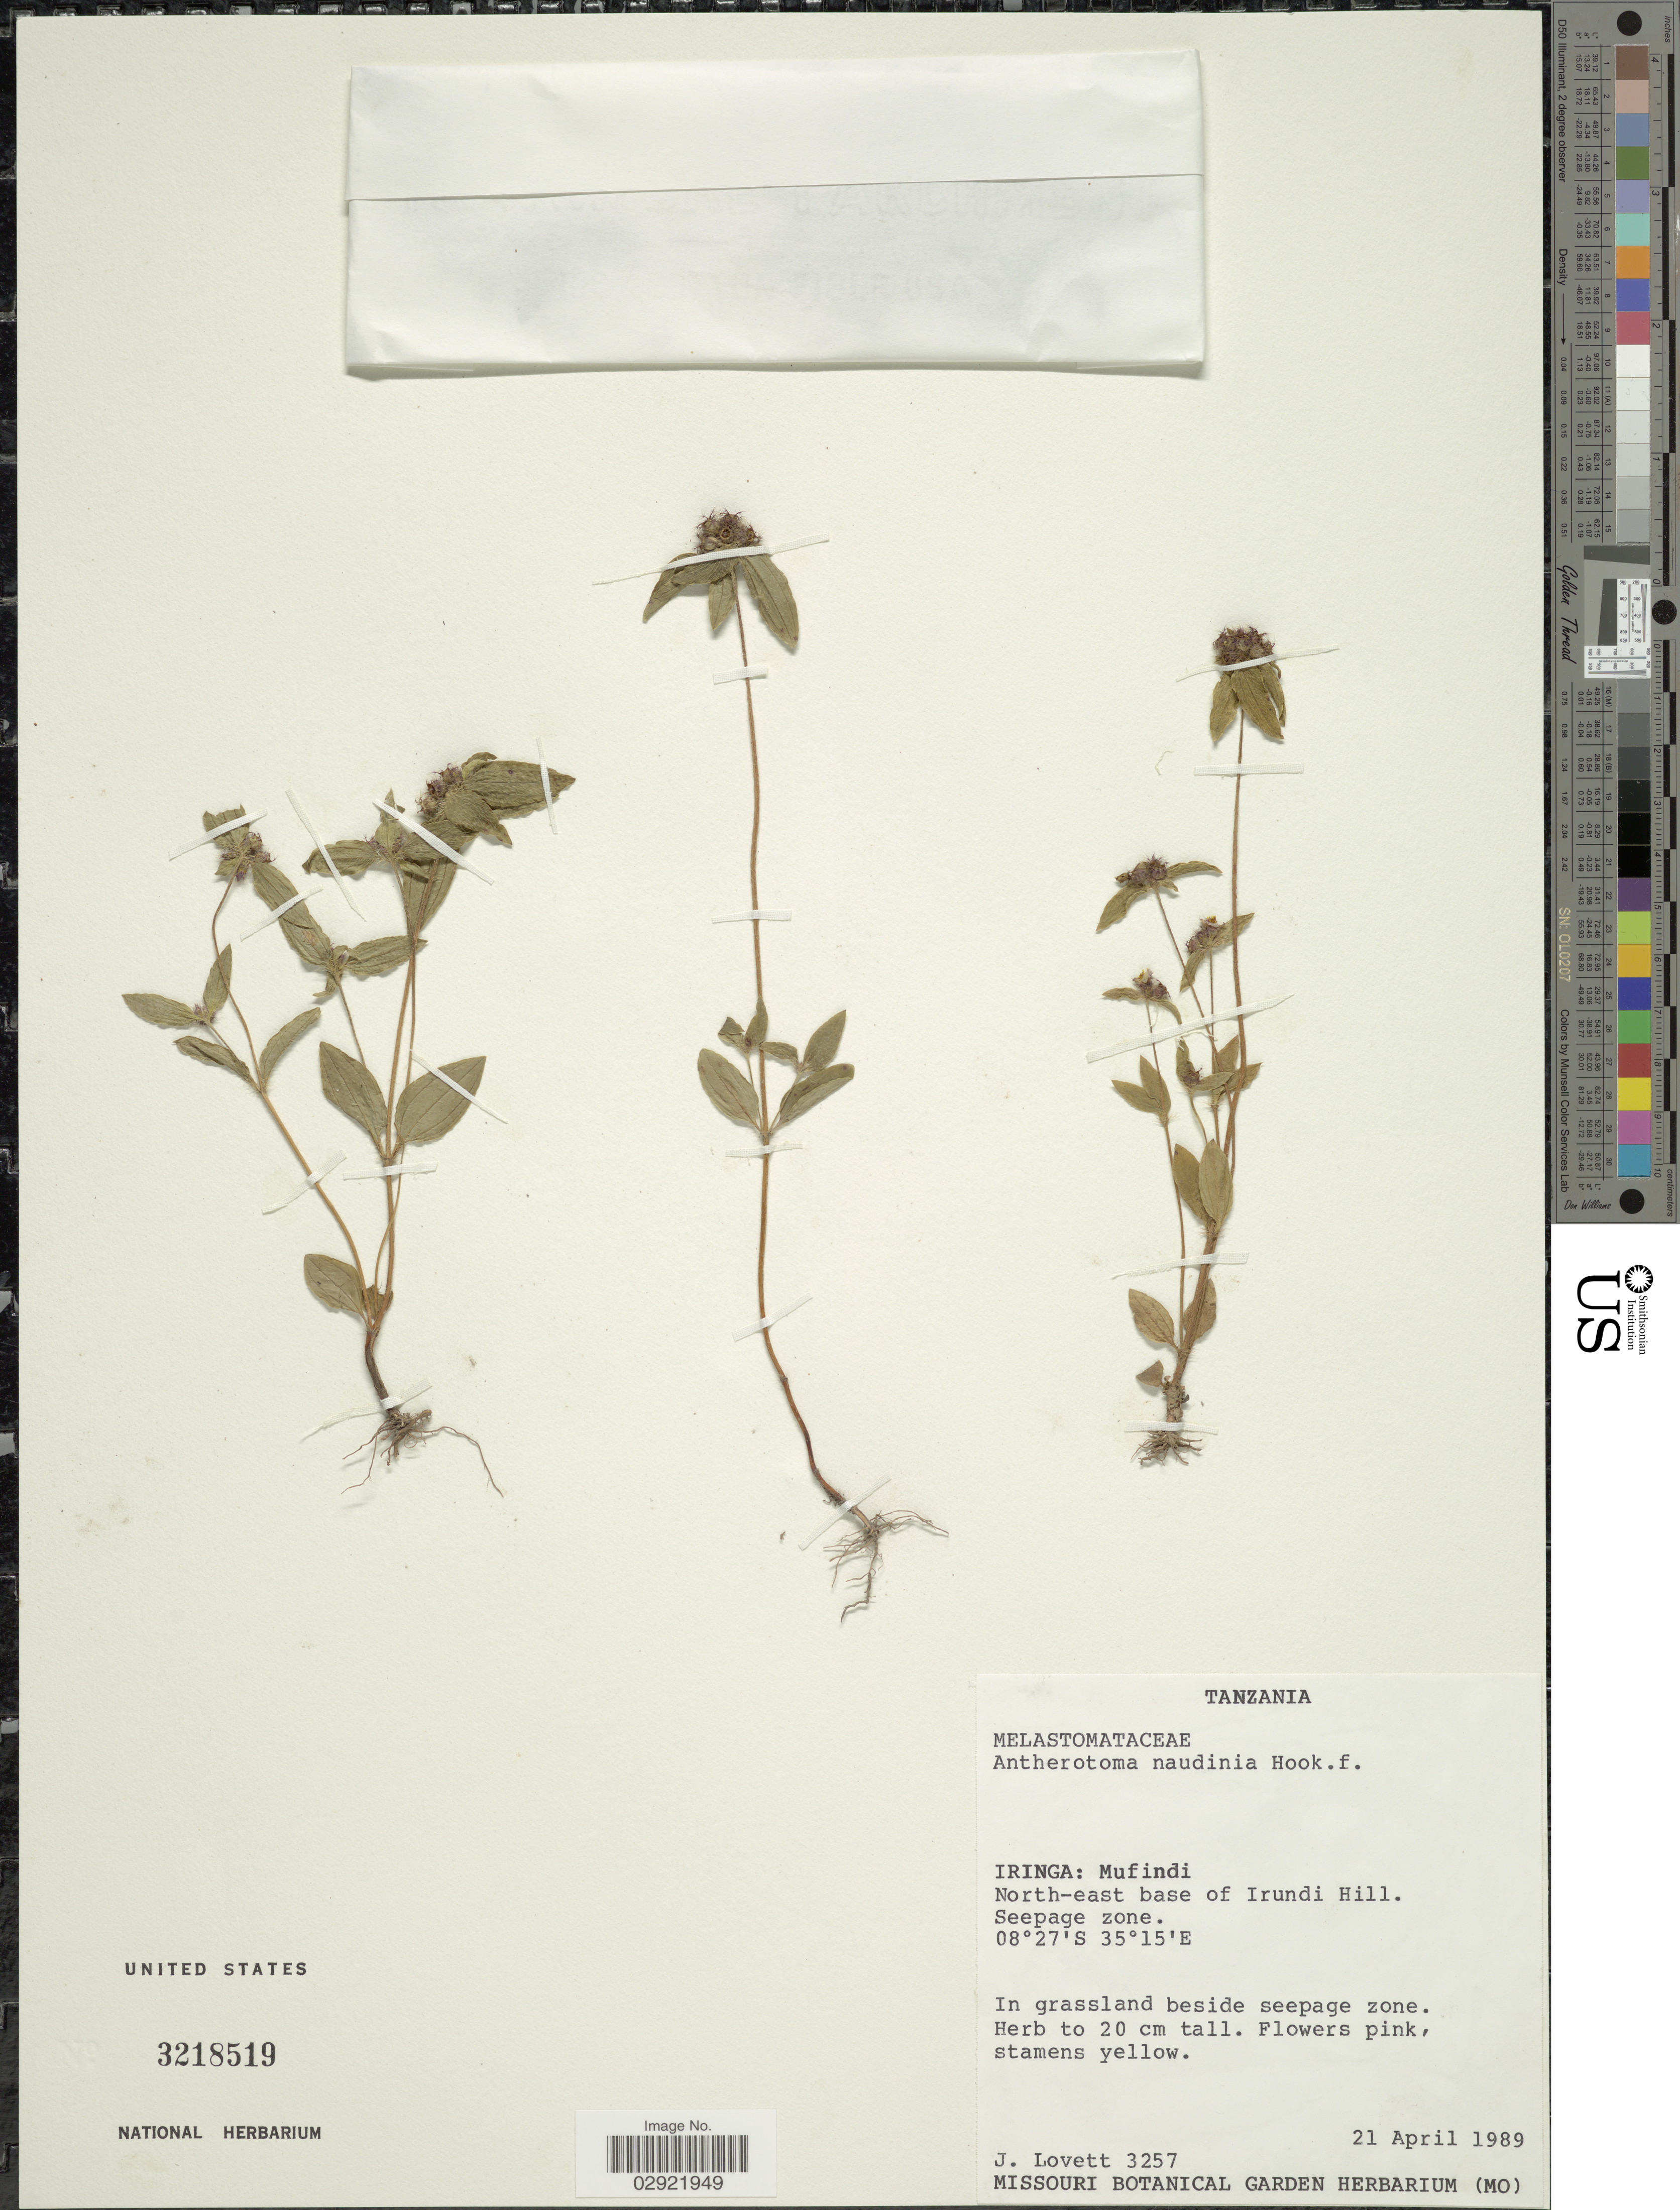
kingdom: Plantae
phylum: Tracheophyta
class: Magnoliopsida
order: Myrtales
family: Melastomataceae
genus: Antherotoma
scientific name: Antherotoma naudinii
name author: Hook. f.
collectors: J. Lovett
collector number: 3257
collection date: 1989-04-21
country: Tanzania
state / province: Iringa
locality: Mufindi. North-east base of Irundi Hill. Seepage zone.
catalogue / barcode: US 3218519